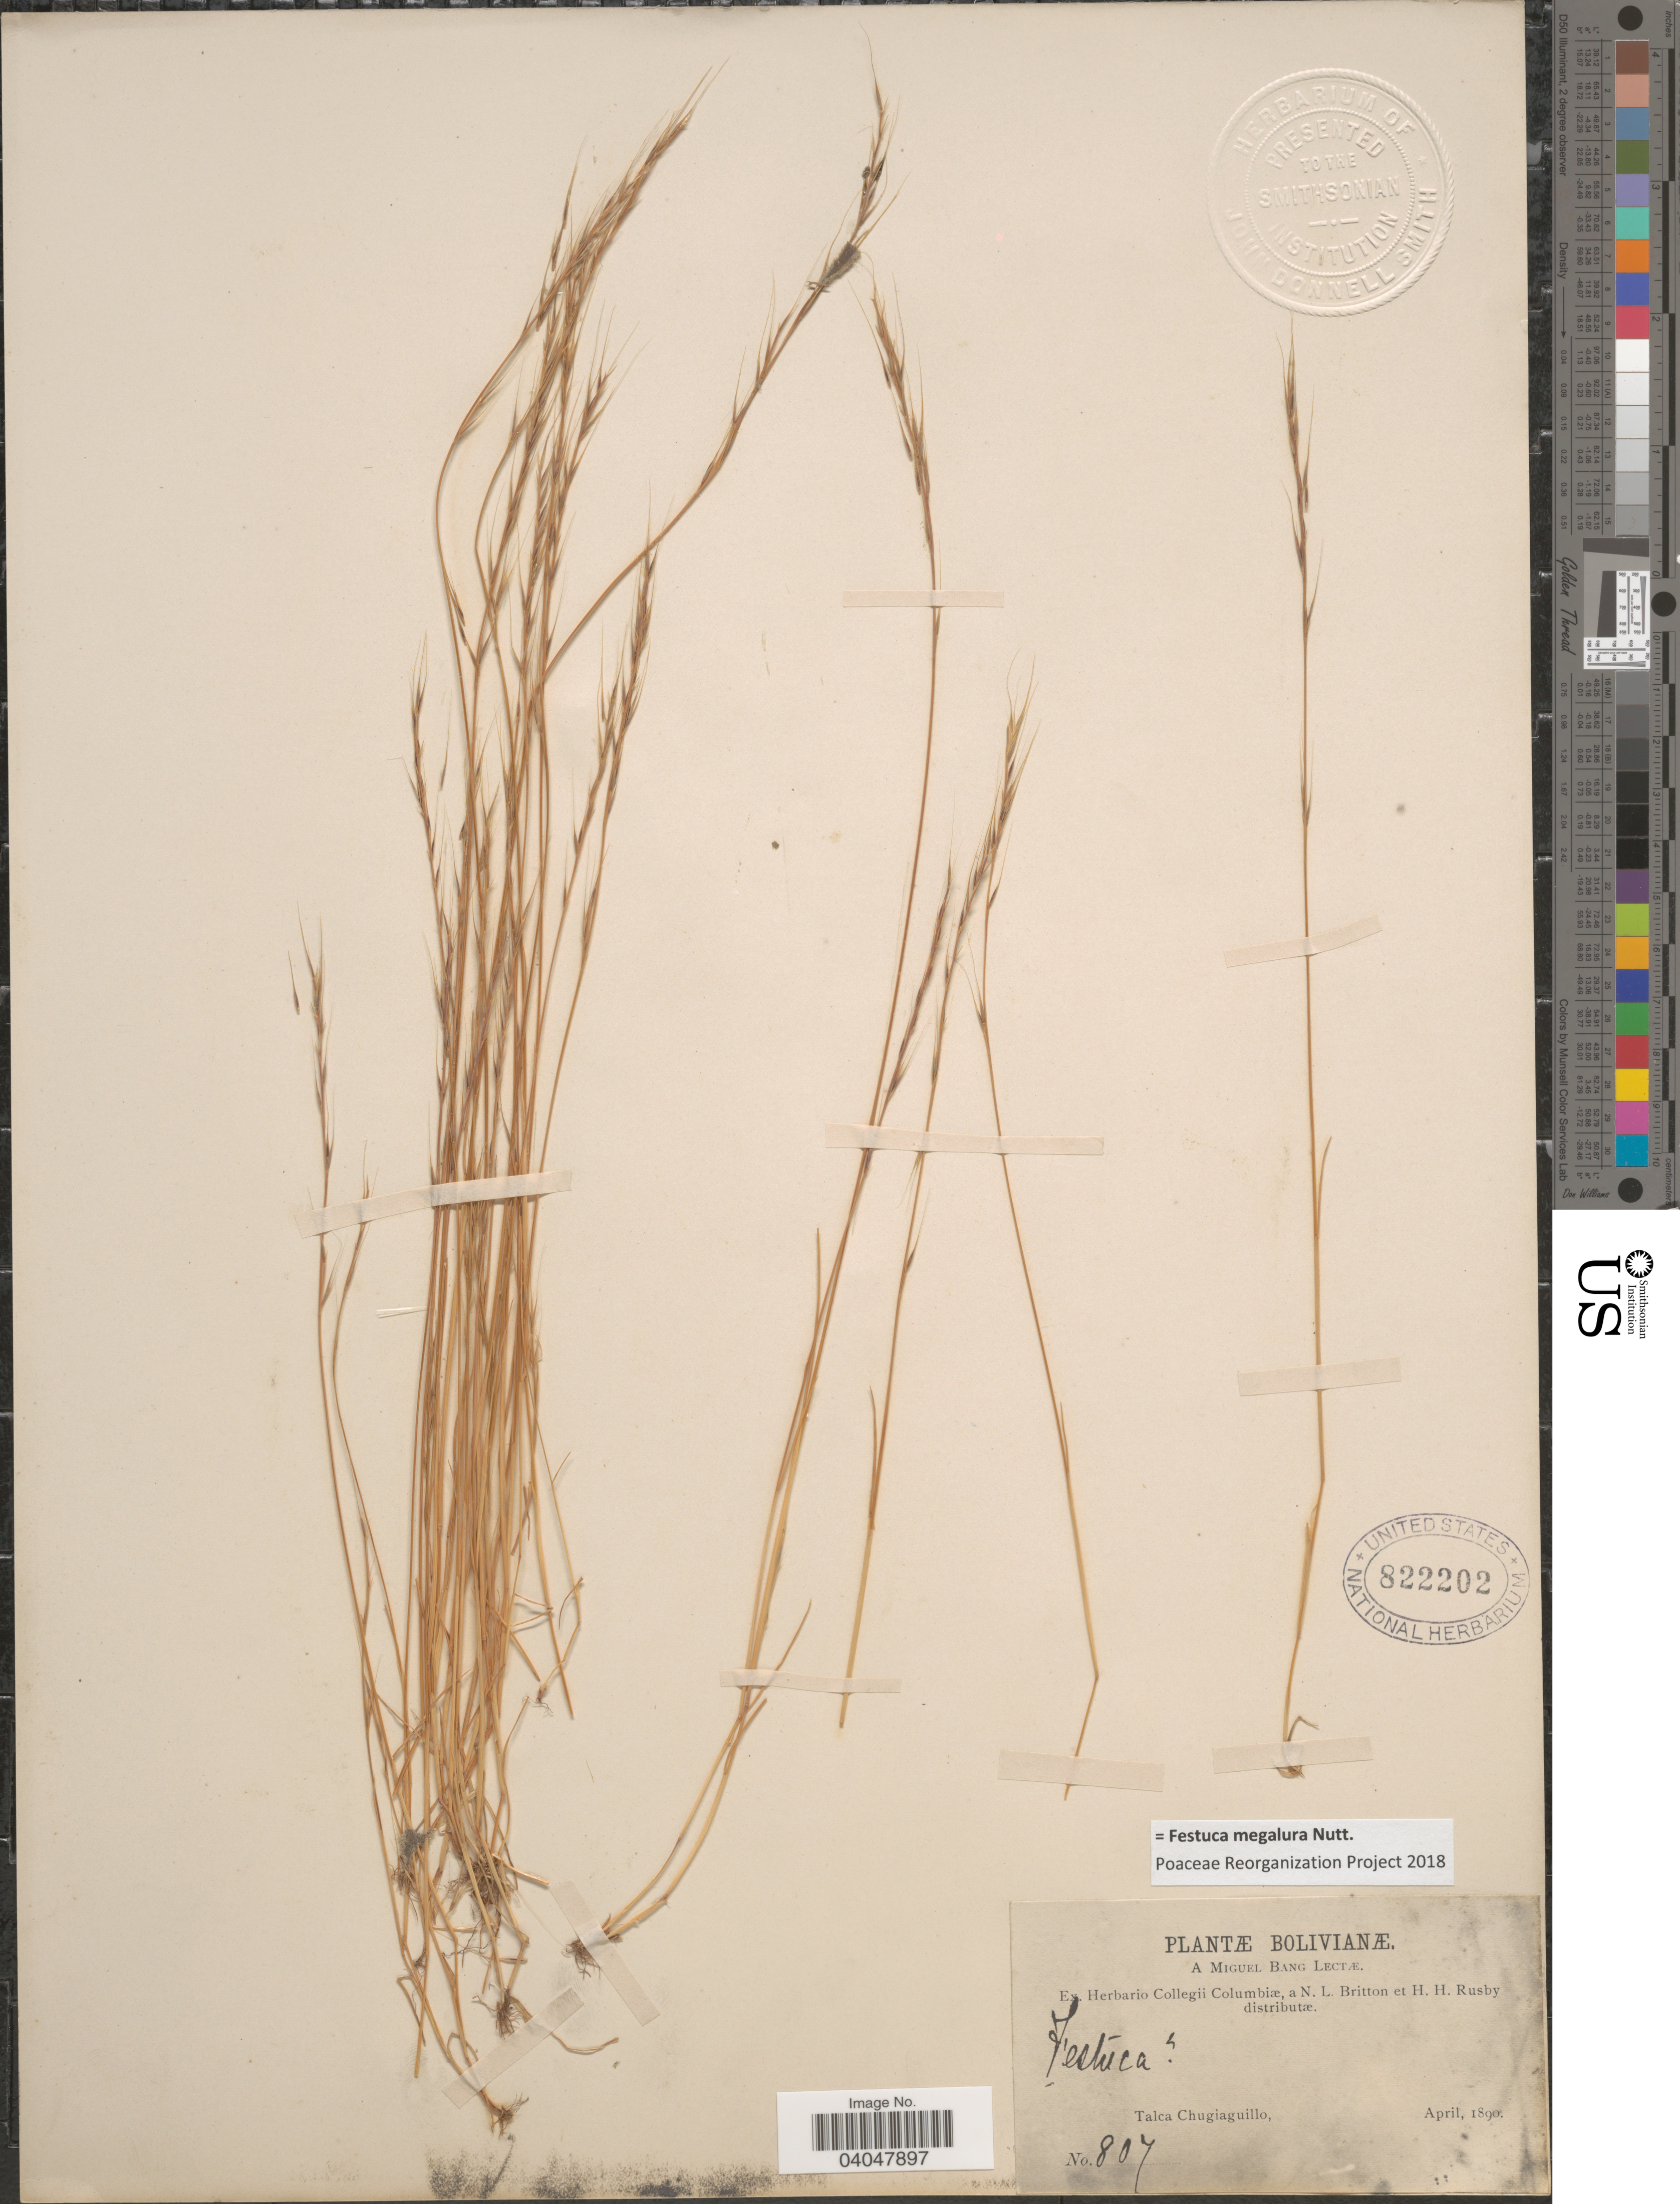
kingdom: Plantae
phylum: Tracheophyta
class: Liliopsida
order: Poales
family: Poaceae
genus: Festuca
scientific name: Festuca megalura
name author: Nutt.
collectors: M. Bang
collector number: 807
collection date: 1890-04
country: Bolivia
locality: Talca Chugiaguillo.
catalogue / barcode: US 822202